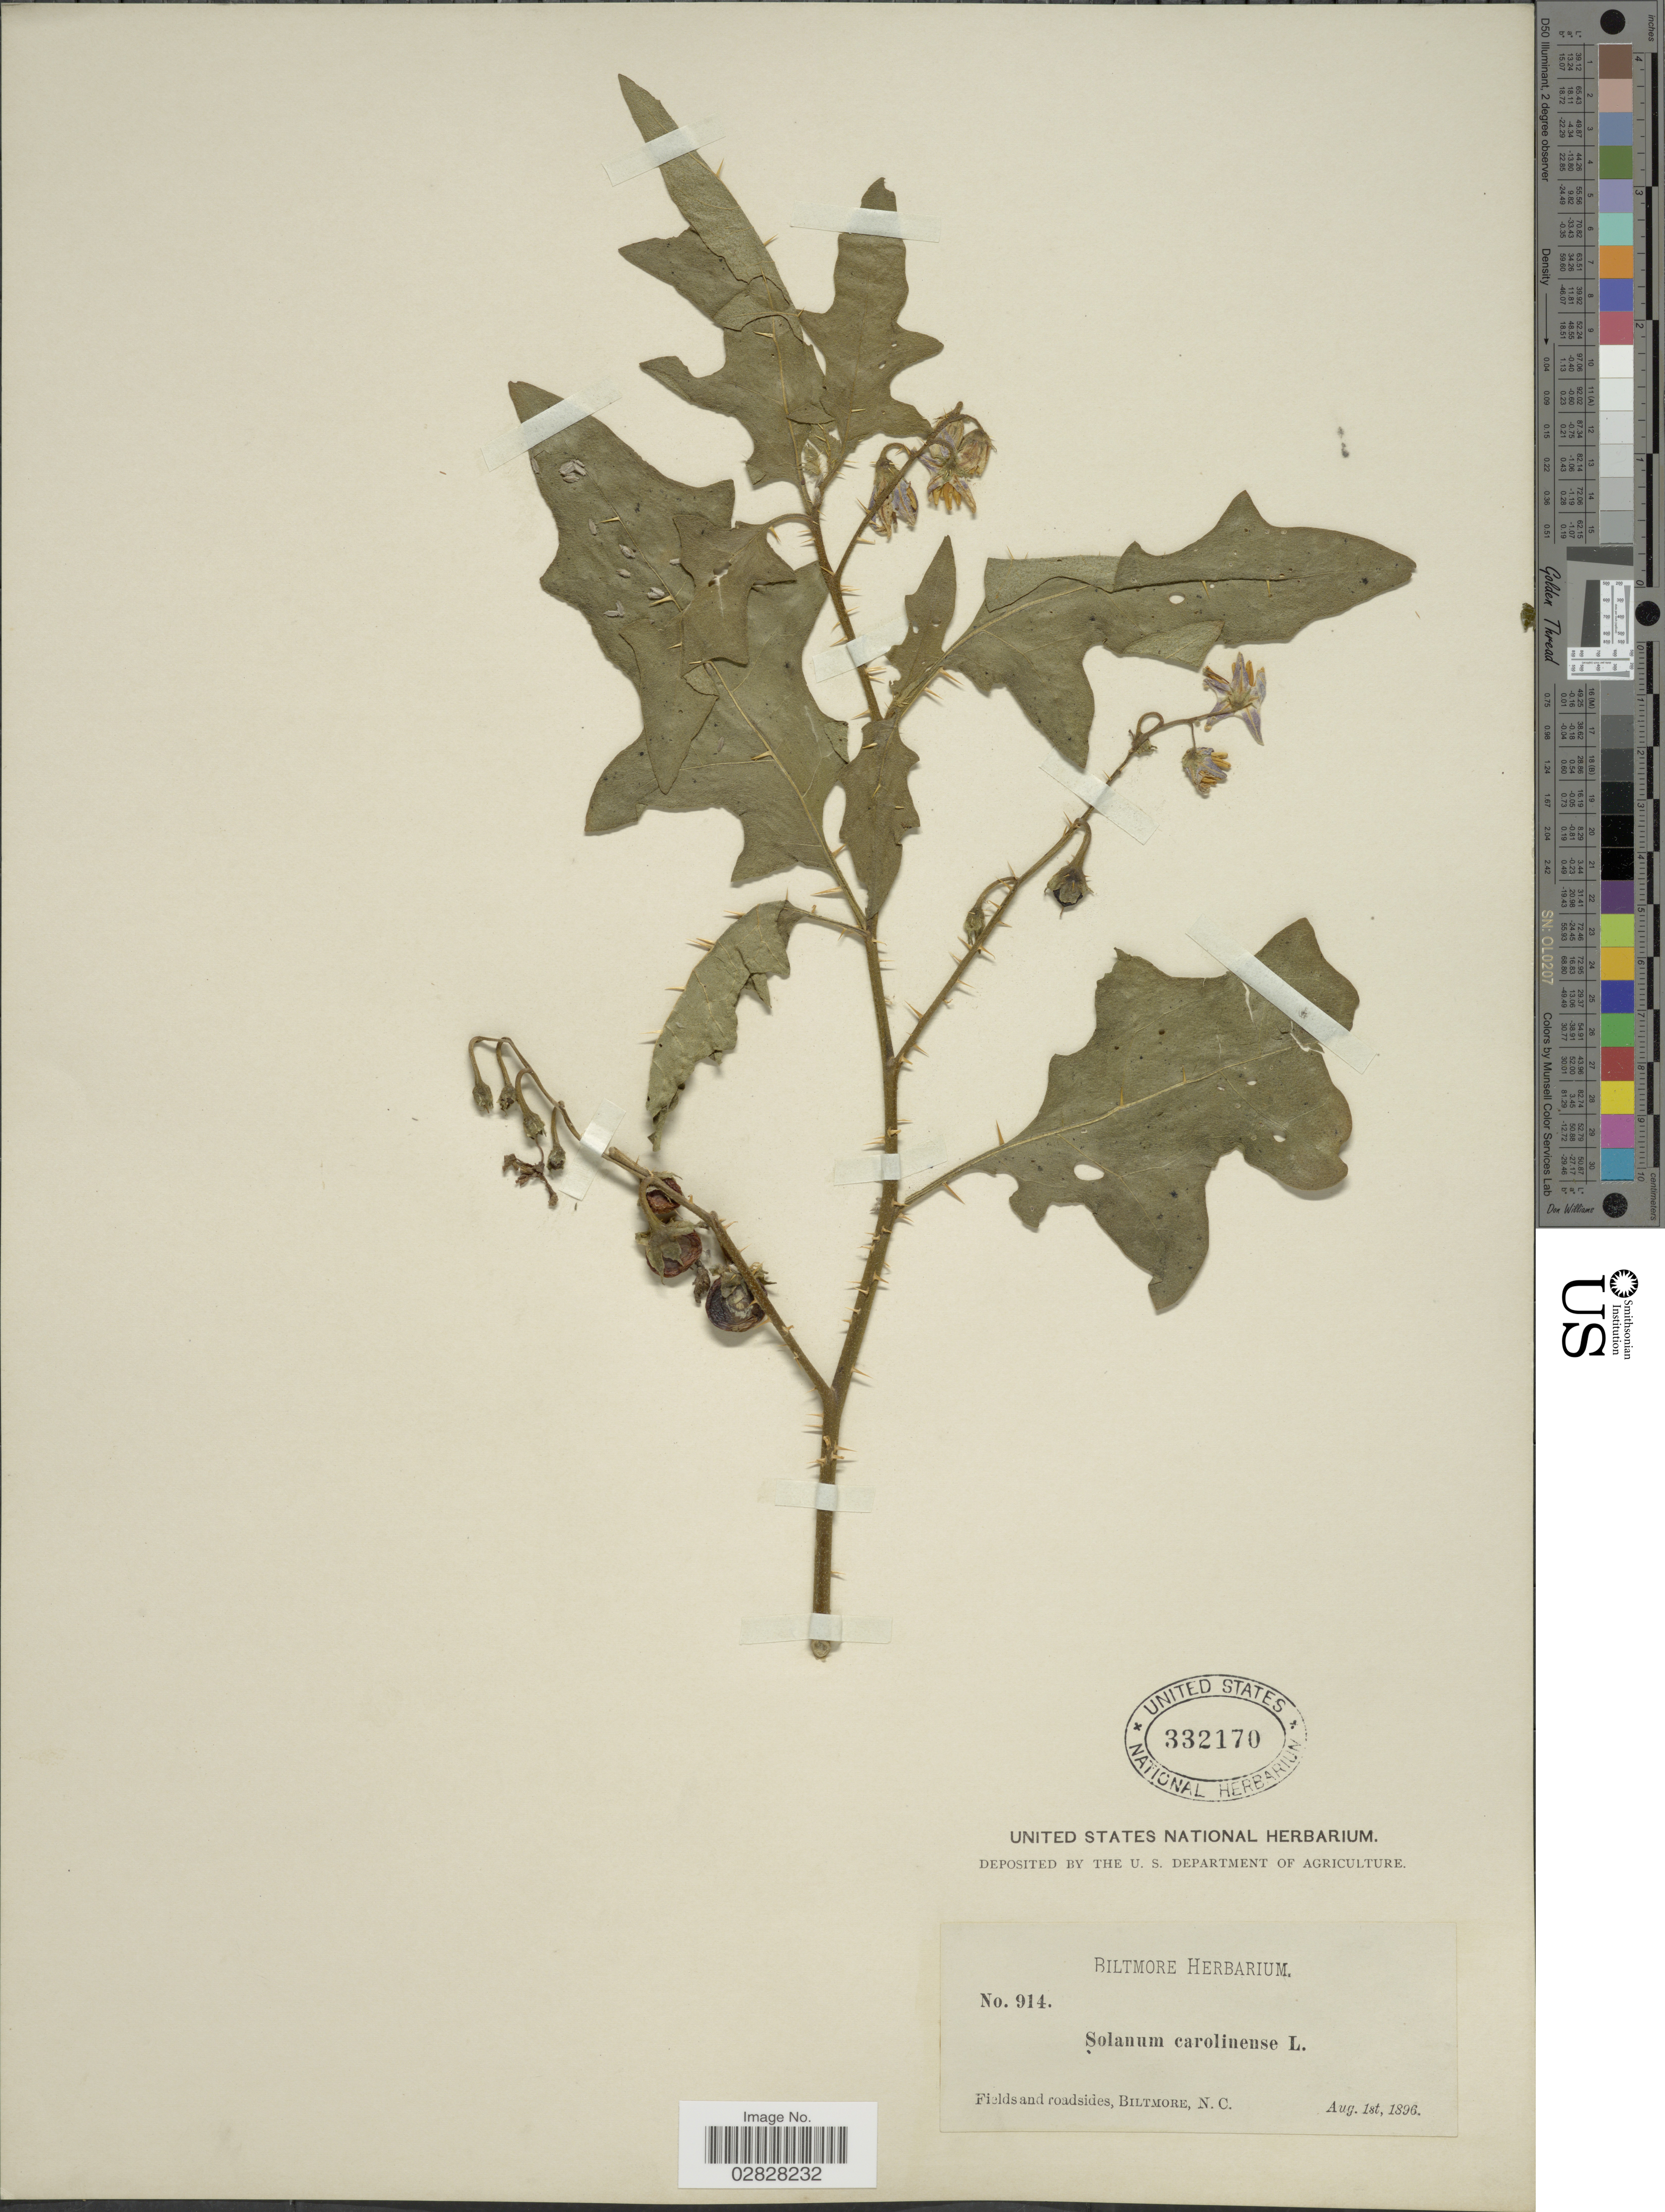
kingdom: Plantae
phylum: Tracheophyta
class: Magnoliopsida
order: Solanales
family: Solanaceae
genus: Solanum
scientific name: Solanum carolinense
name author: L.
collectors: ex herb. Biltmore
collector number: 914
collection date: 1896-08-01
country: United States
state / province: North Carolina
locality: Fields and roadsides, Biltmore.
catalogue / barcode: US 332170